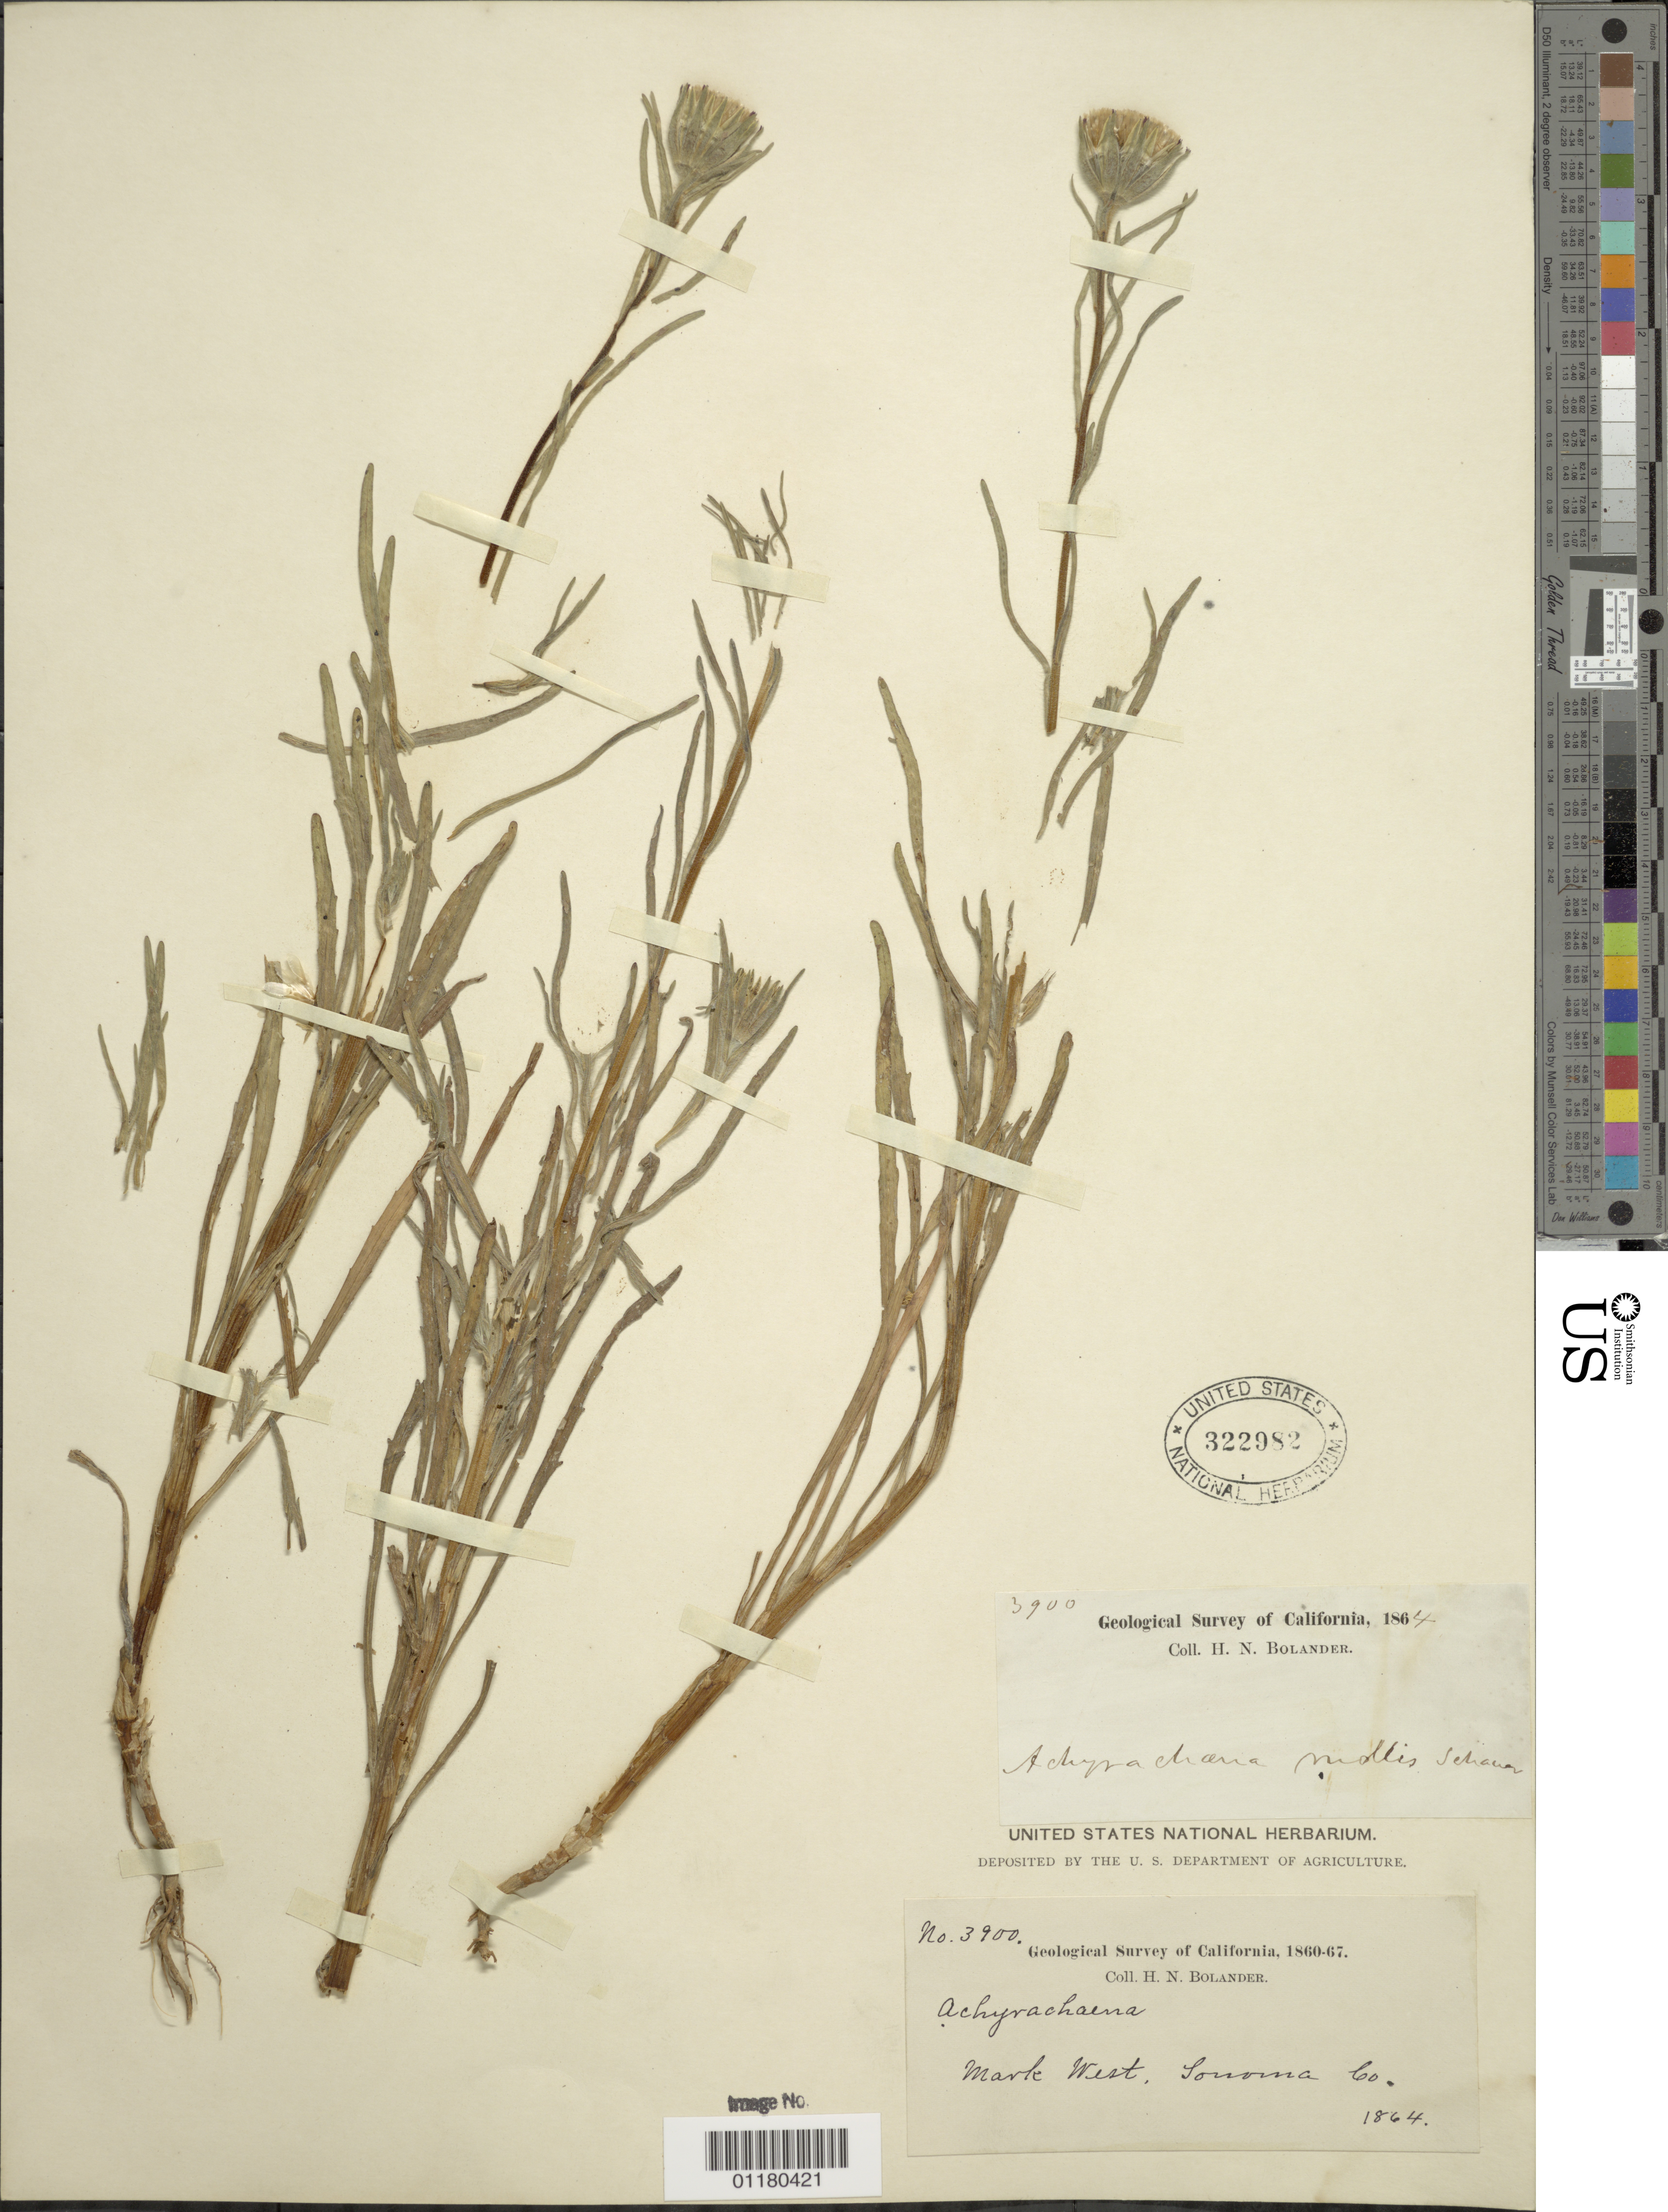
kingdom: Plantae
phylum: Tracheophyta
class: Magnoliopsida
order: Asterales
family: Asteraceae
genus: Achyrachaena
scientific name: Achyrachaena mollis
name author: Schauer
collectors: H. Bolander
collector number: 3900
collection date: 1864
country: United States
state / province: California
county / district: Sonoma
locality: Mark West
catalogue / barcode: US 322982